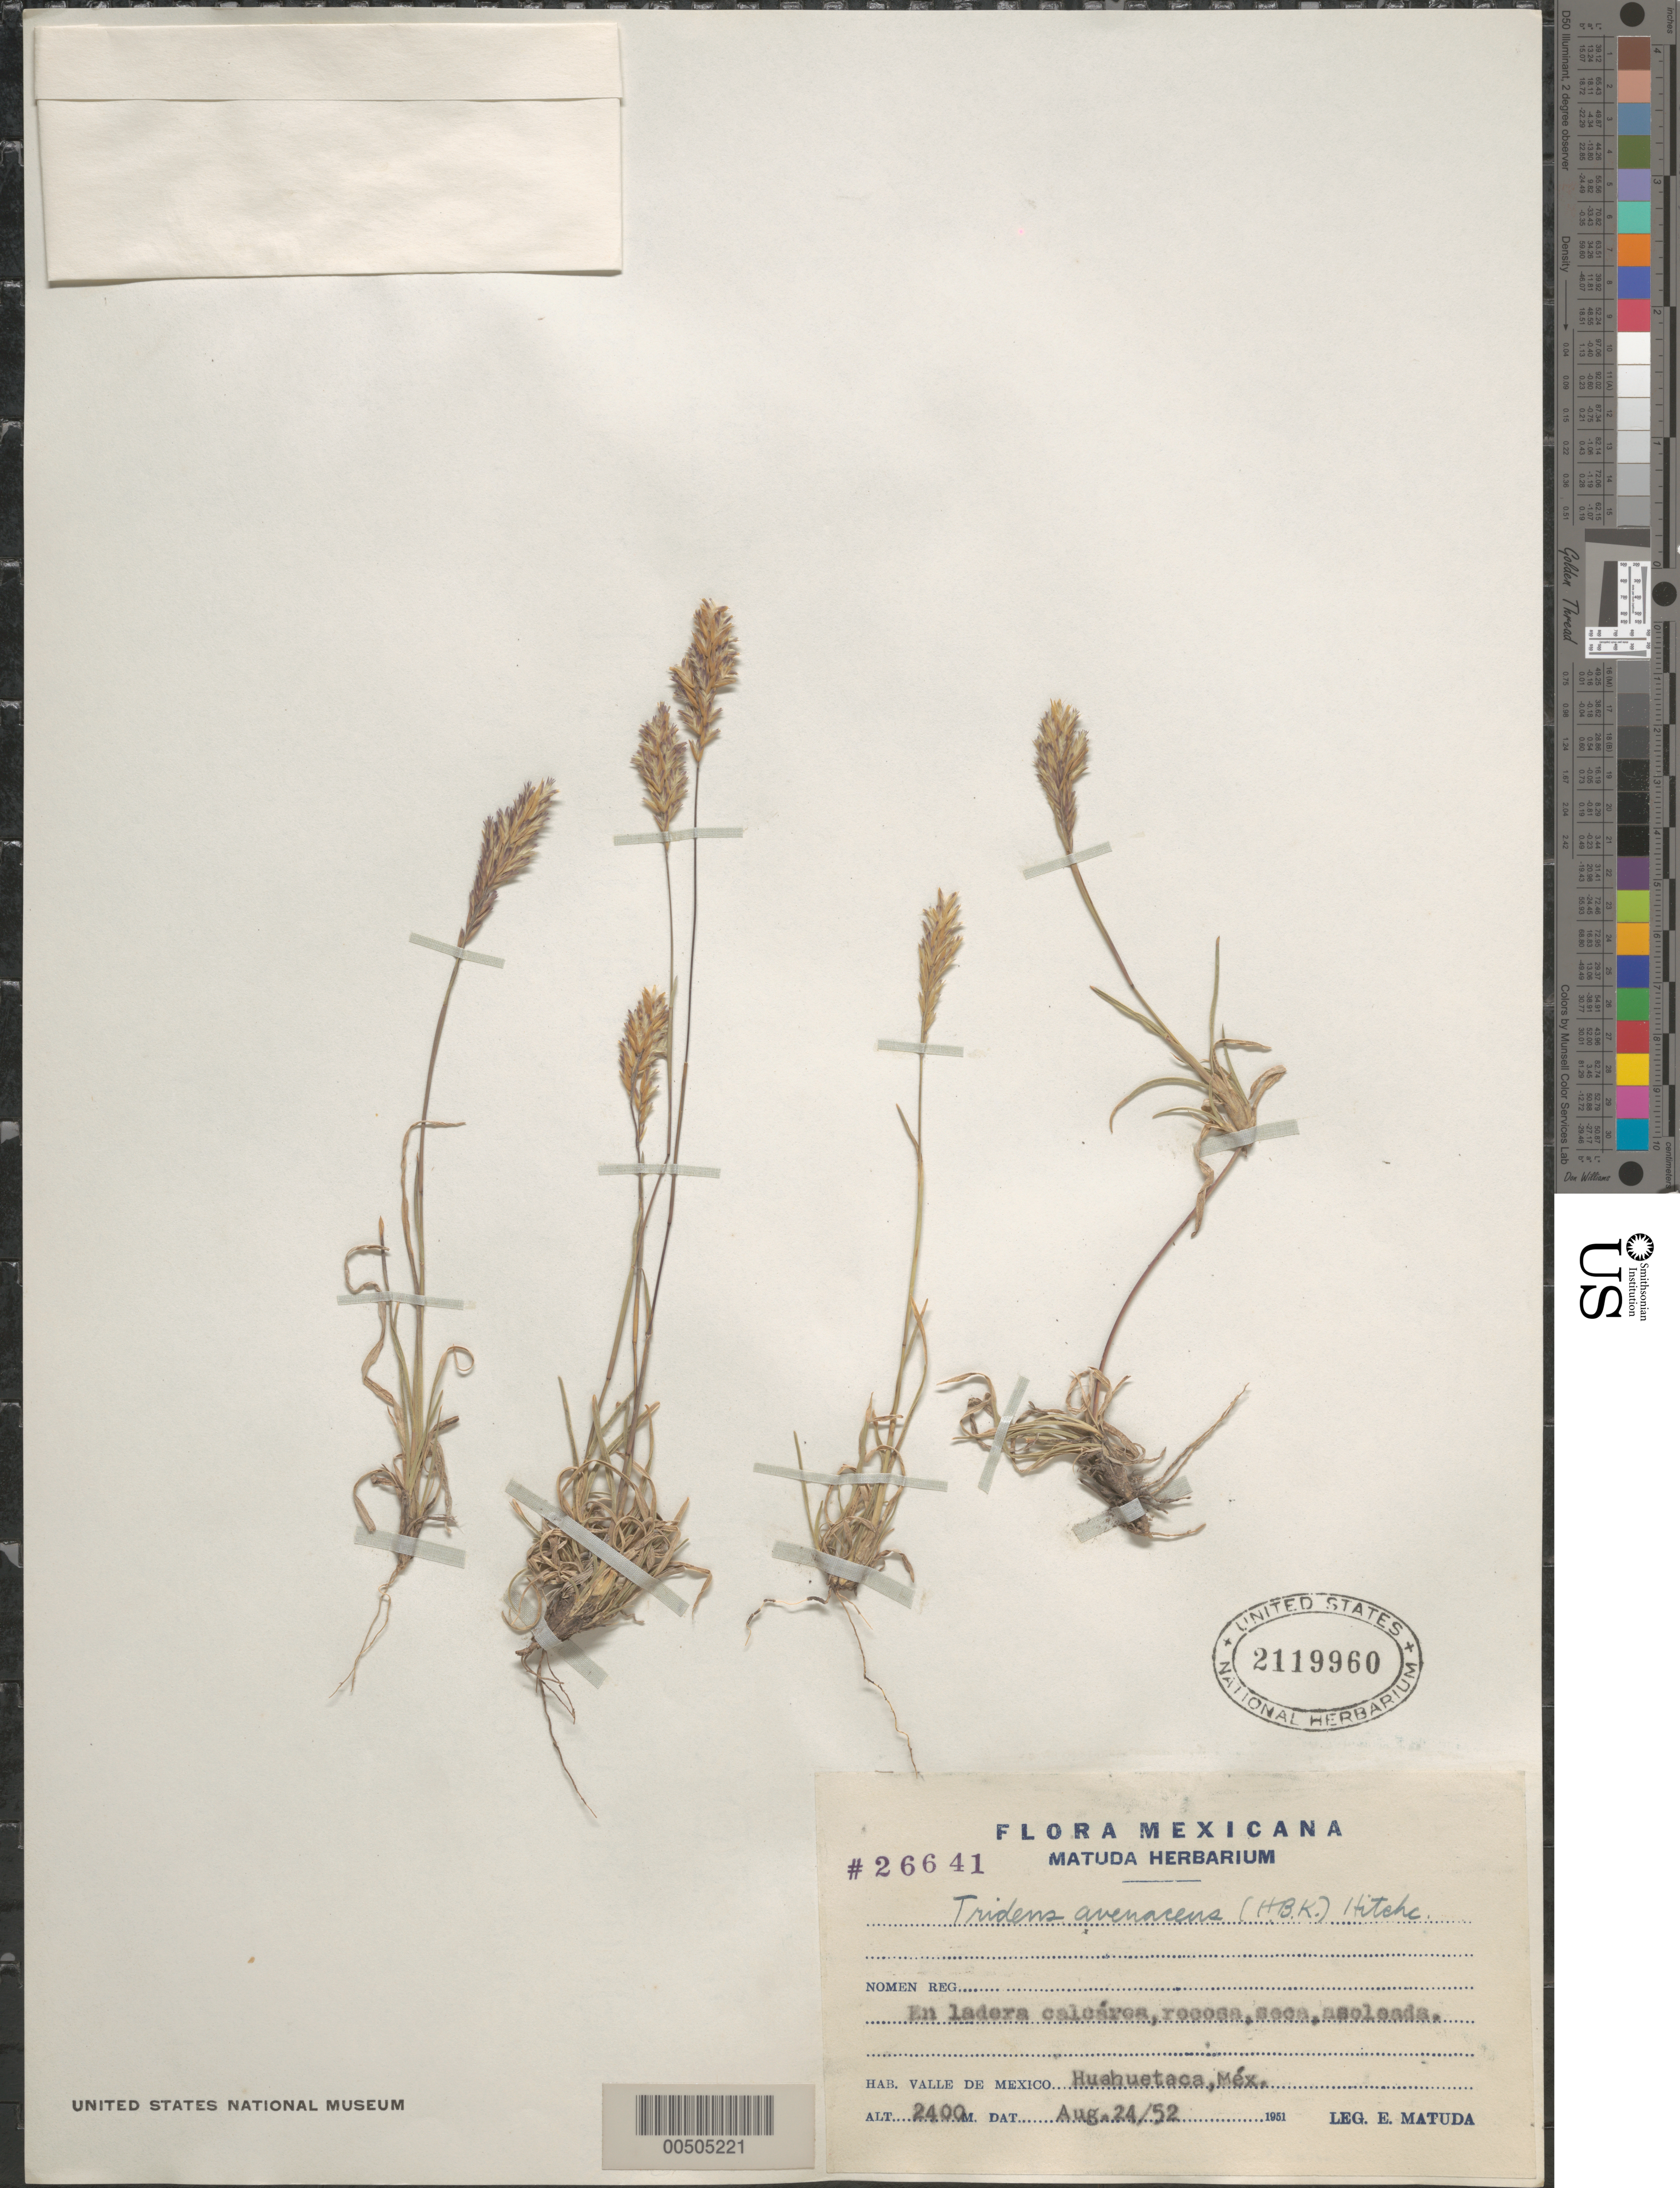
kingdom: Plantae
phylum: Tracheophyta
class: Liliopsida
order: Poales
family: Poaceae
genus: Erioneuron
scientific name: Erioneuron avenaceum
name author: (Kunth) Tateoka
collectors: E. Matuda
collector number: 26641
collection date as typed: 24 Aug 1952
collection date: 1952-08-24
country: Mexico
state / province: México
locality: Huehuetaca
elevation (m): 2400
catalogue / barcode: US 2119960